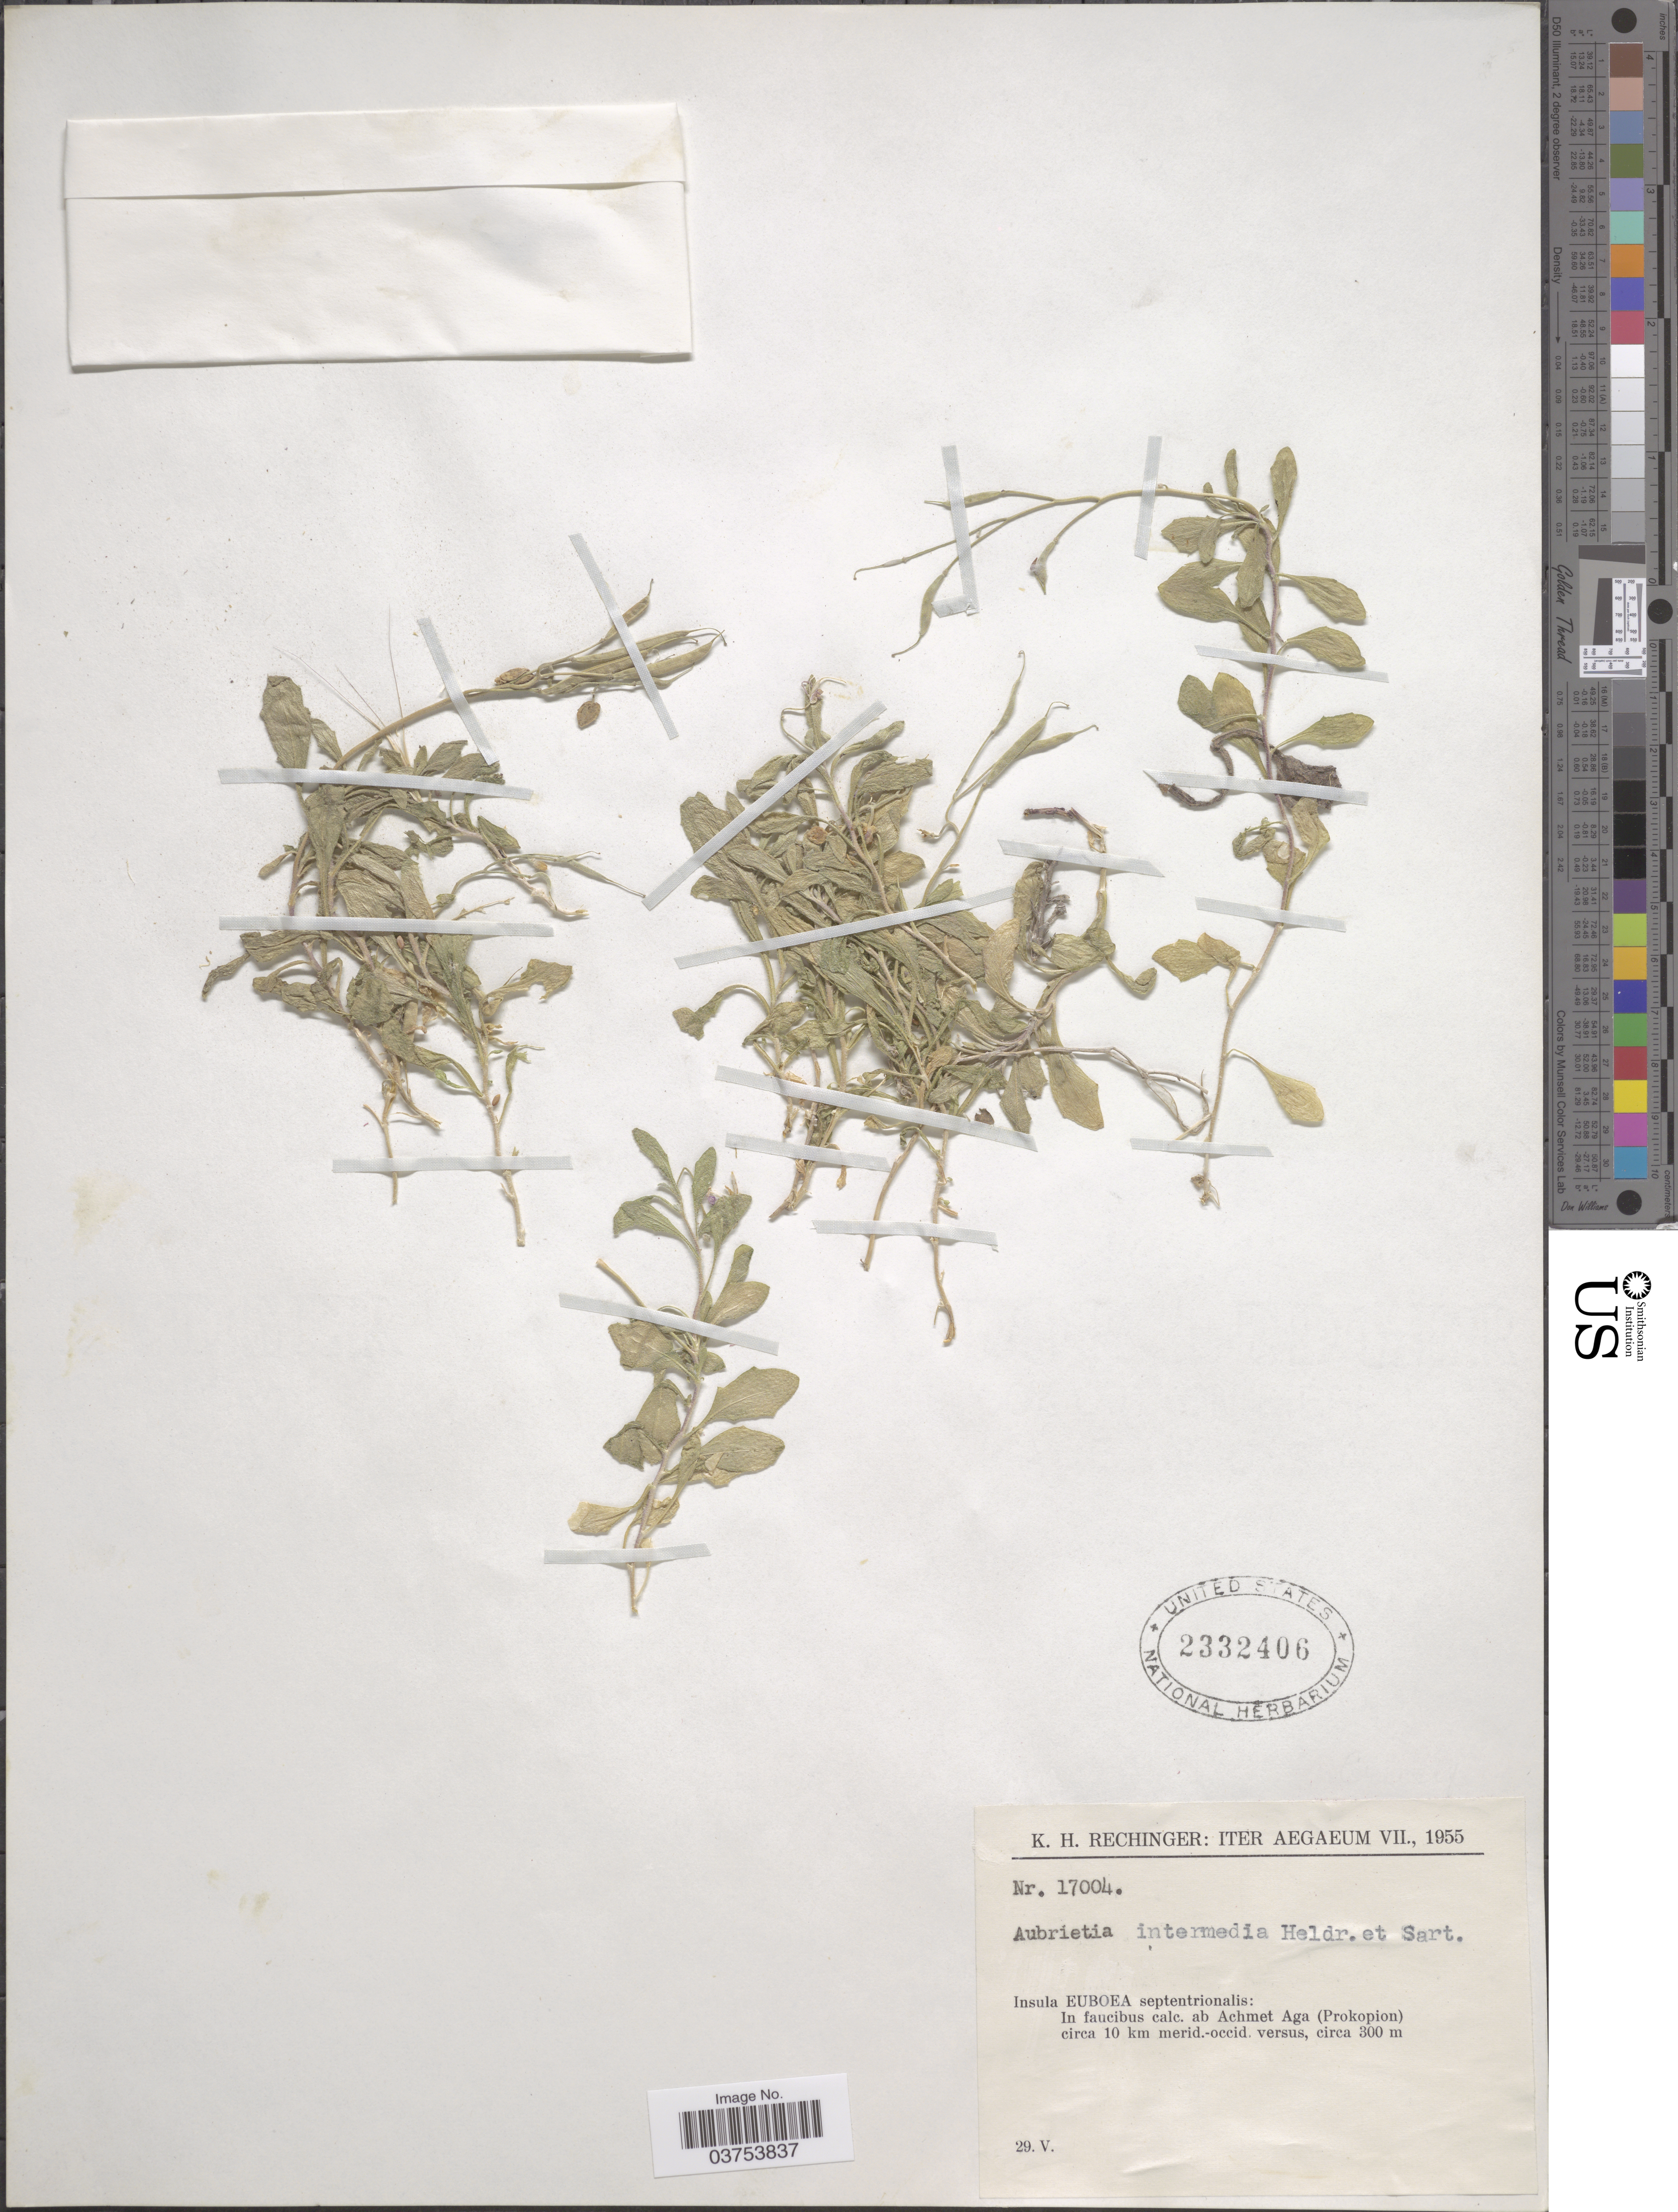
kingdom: Plantae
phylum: Tracheophyta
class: Magnoliopsida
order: Brassicales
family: Brassicaceae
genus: Aubrieta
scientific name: Aubrieta intermedia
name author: Heldr. & Orph. ex Boiss.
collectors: K. H. Rechinger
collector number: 17004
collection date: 1955-05-29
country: Greece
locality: Iter Aegaeum. Insula Euboea septentrionalis: in faucibus calc. ab Achmet Aga (Prokopion) circa 10 km merid.-occid. versus.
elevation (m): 300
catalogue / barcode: US 2332406